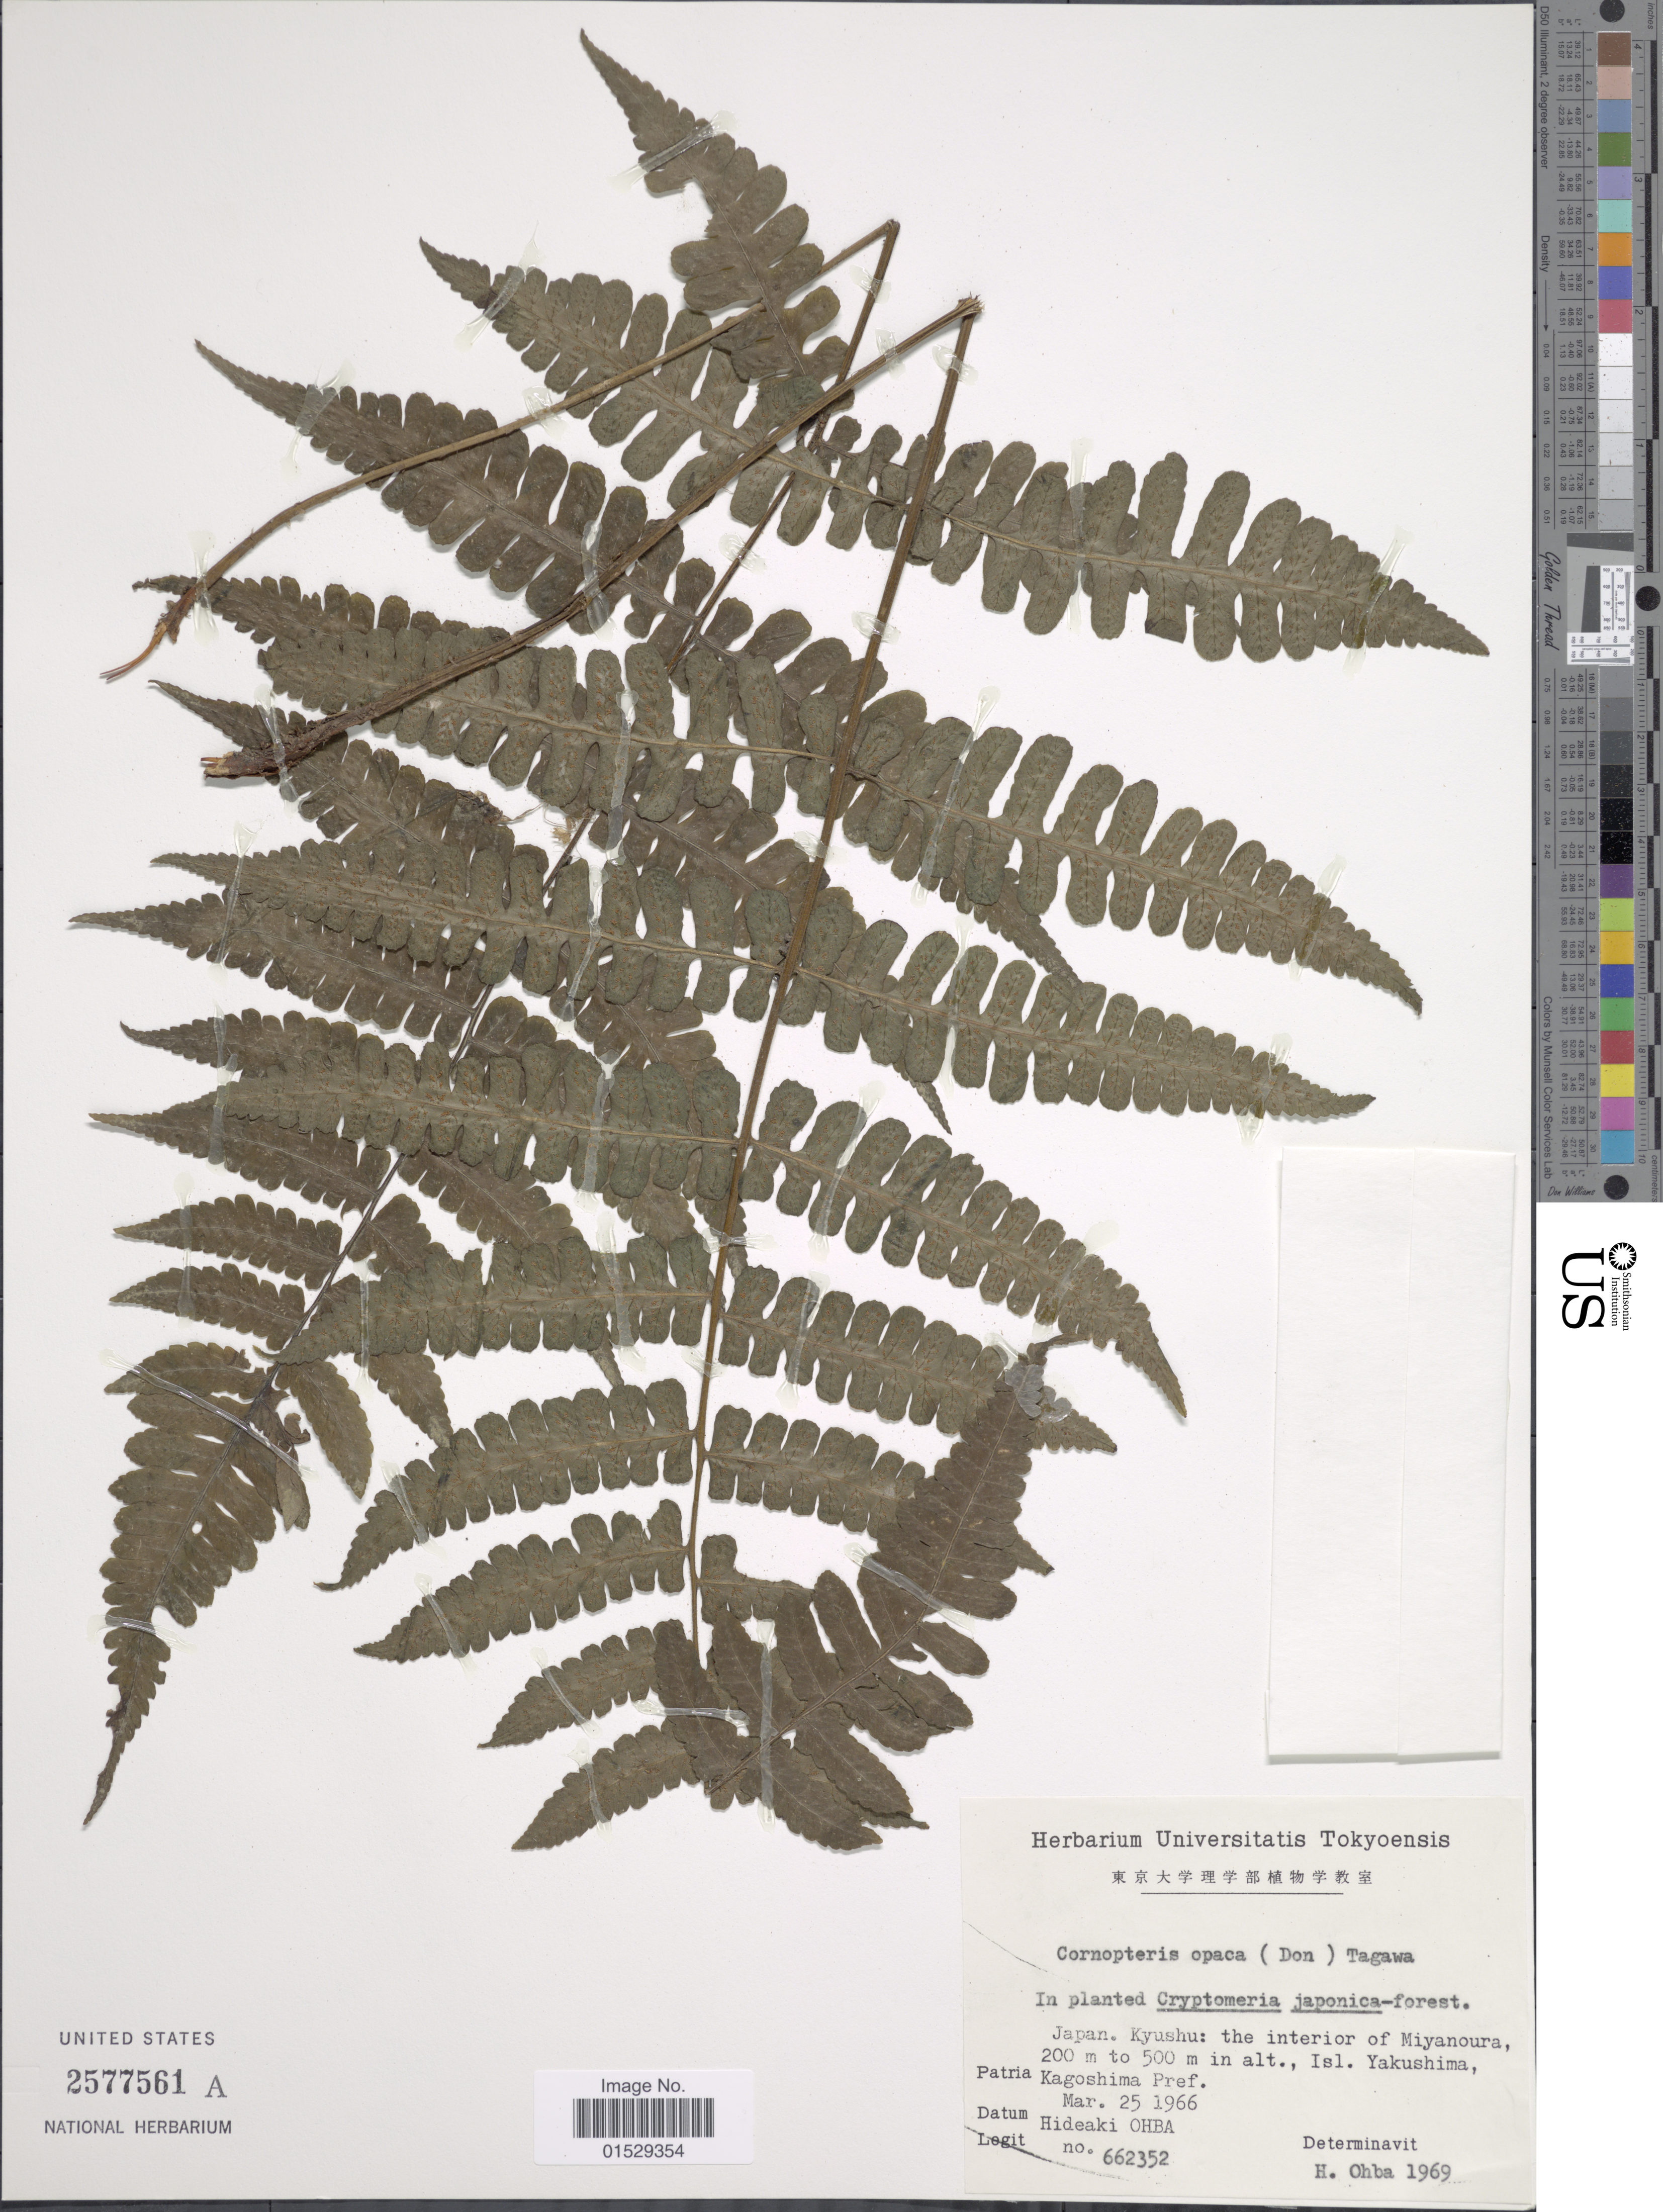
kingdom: Plantae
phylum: Tracheophyta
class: Polypodiopsida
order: Polypodiales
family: Athyriaceae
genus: Cornopteris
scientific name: Cornopteris opaca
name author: (D. Don) Tagawa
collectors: H. Ohba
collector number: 662352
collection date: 1966-03-25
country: Japan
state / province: Kagosima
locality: Japan, Kyushu: the interior of Miyanoura, Isl. Yakushima, Kagoshima Pref.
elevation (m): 200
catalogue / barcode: US 2577561A